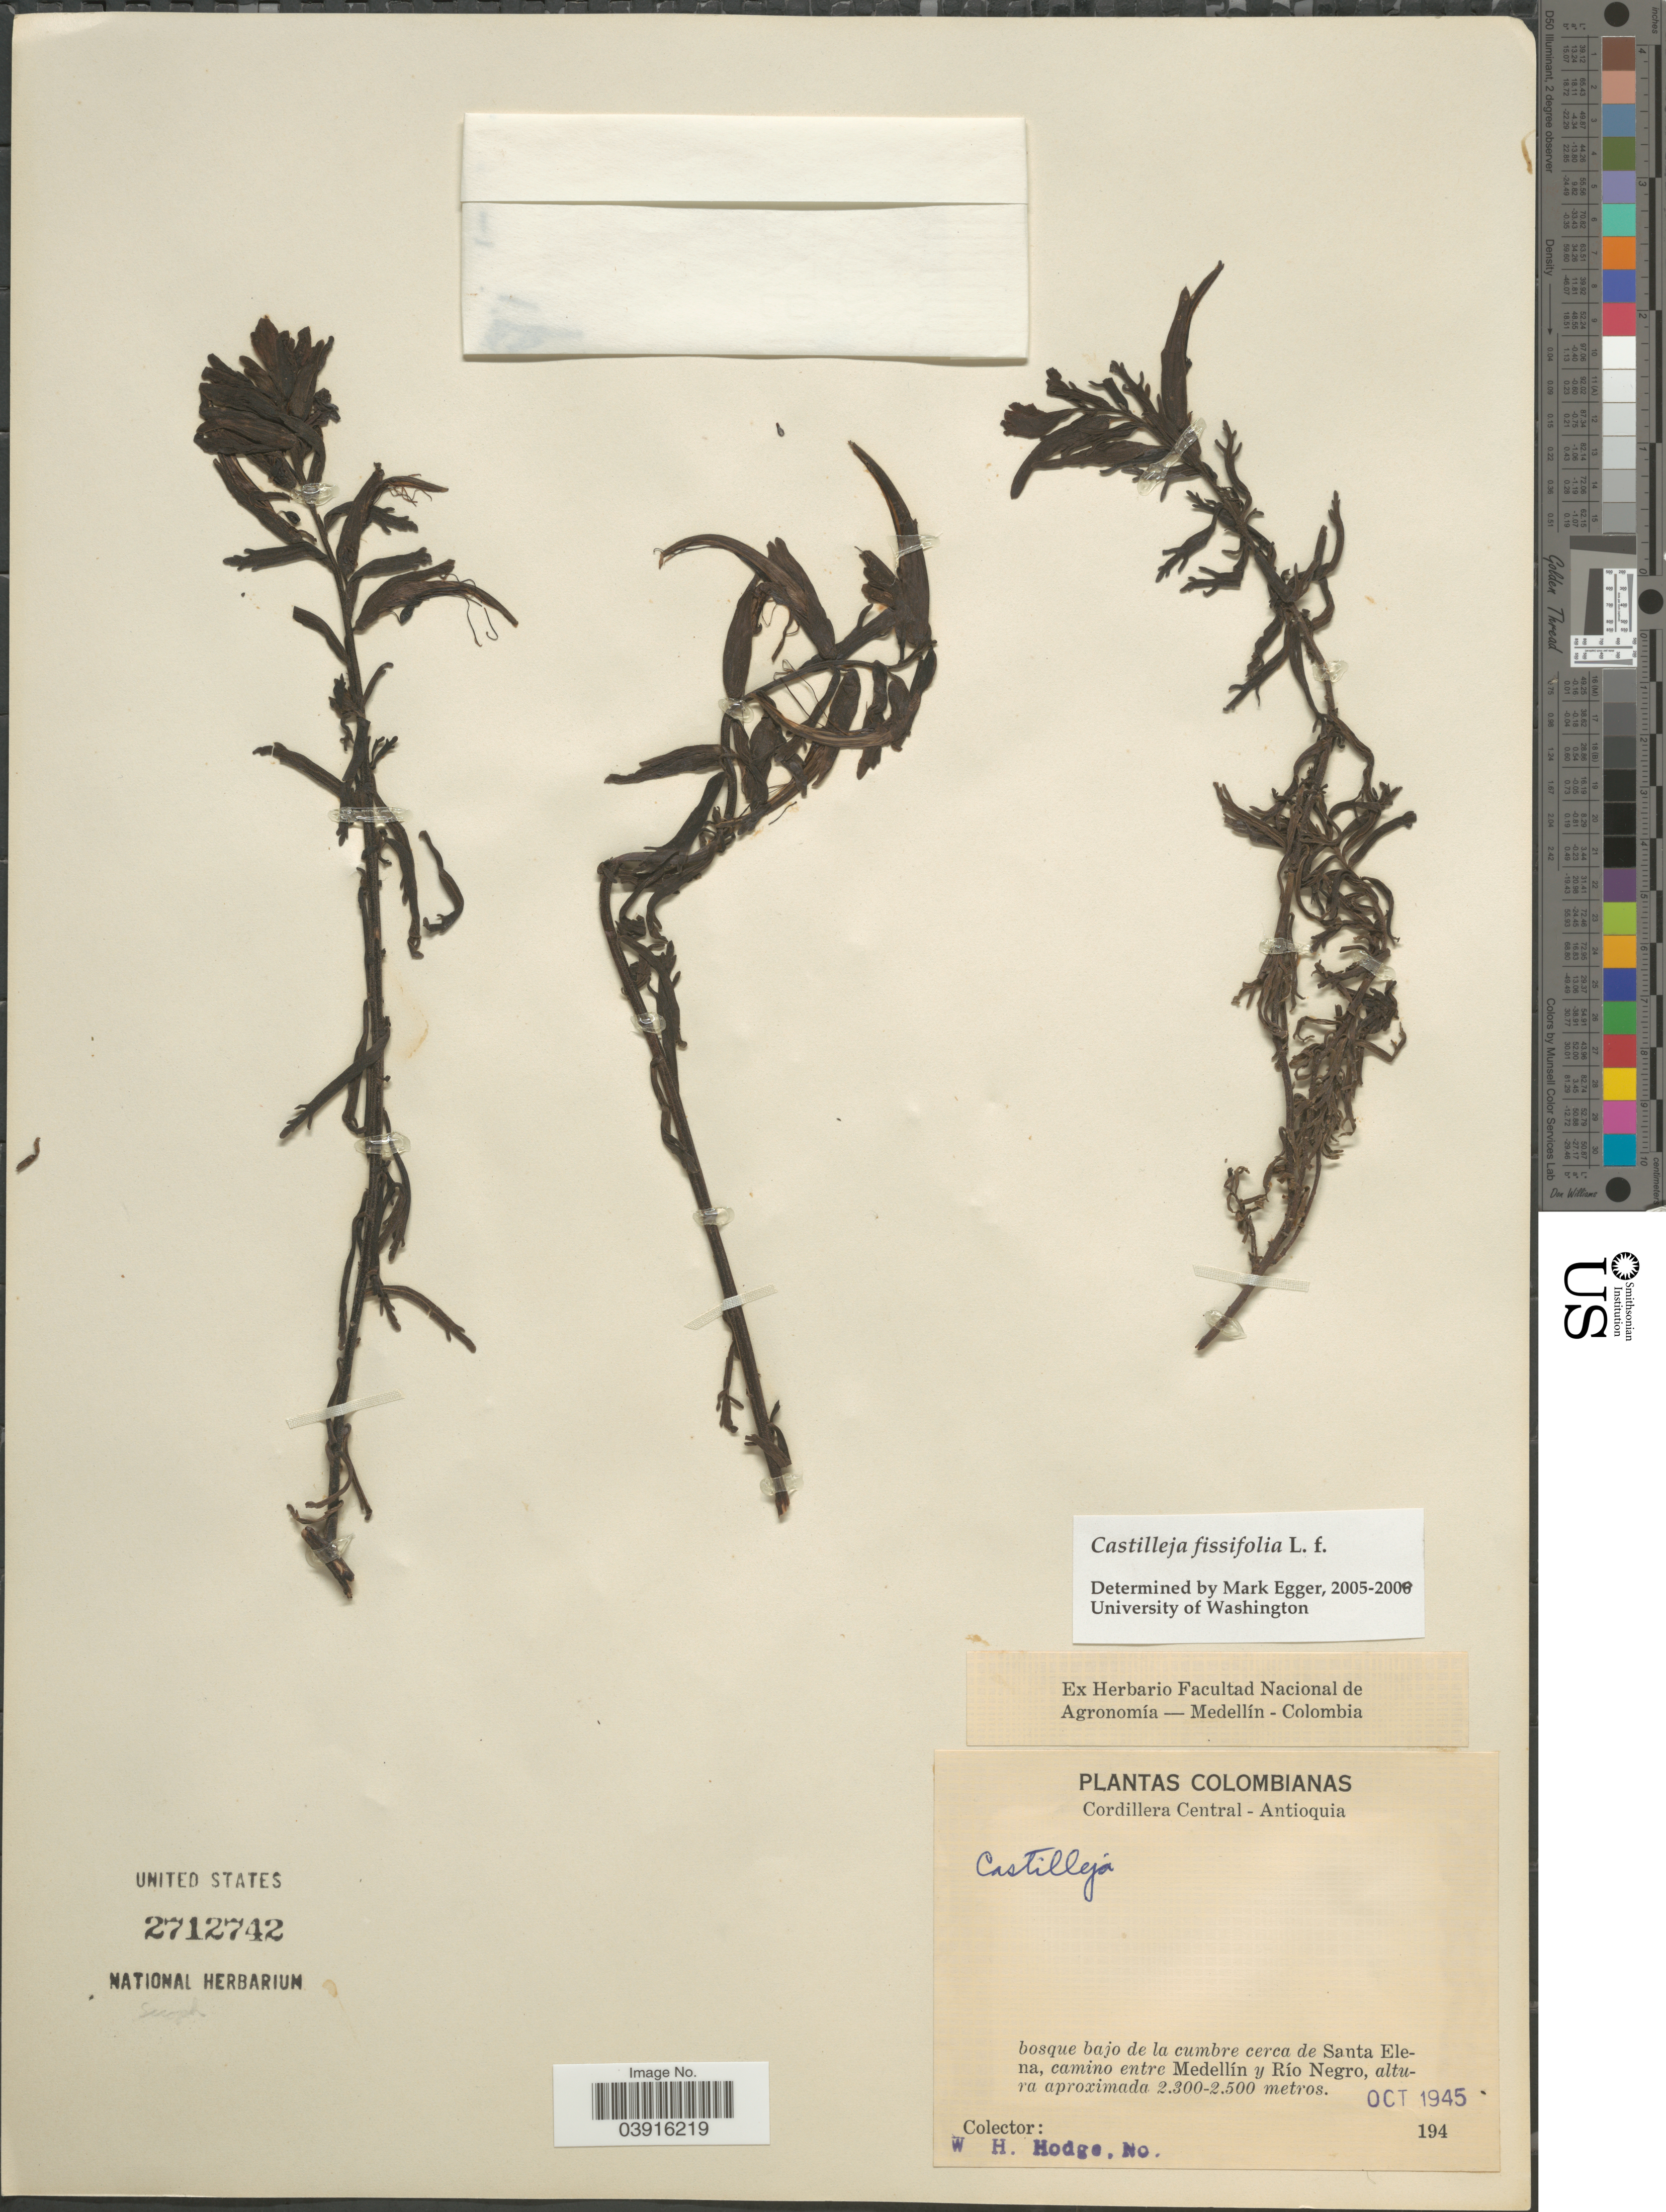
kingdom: Plantae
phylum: Tracheophyta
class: Magnoliopsida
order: Lamiales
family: Orobanchaceae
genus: Castilleja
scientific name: Castilleja fissifolia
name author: L. f.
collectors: W. Hodge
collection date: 1945-10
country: Colombia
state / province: Antioquia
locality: Cordillera Central - Antioquia. Bosque bajo de la cumbre cerca de Santa Elena, camino entre Medellín y Río Negro.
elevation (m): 2300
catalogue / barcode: US 2712742